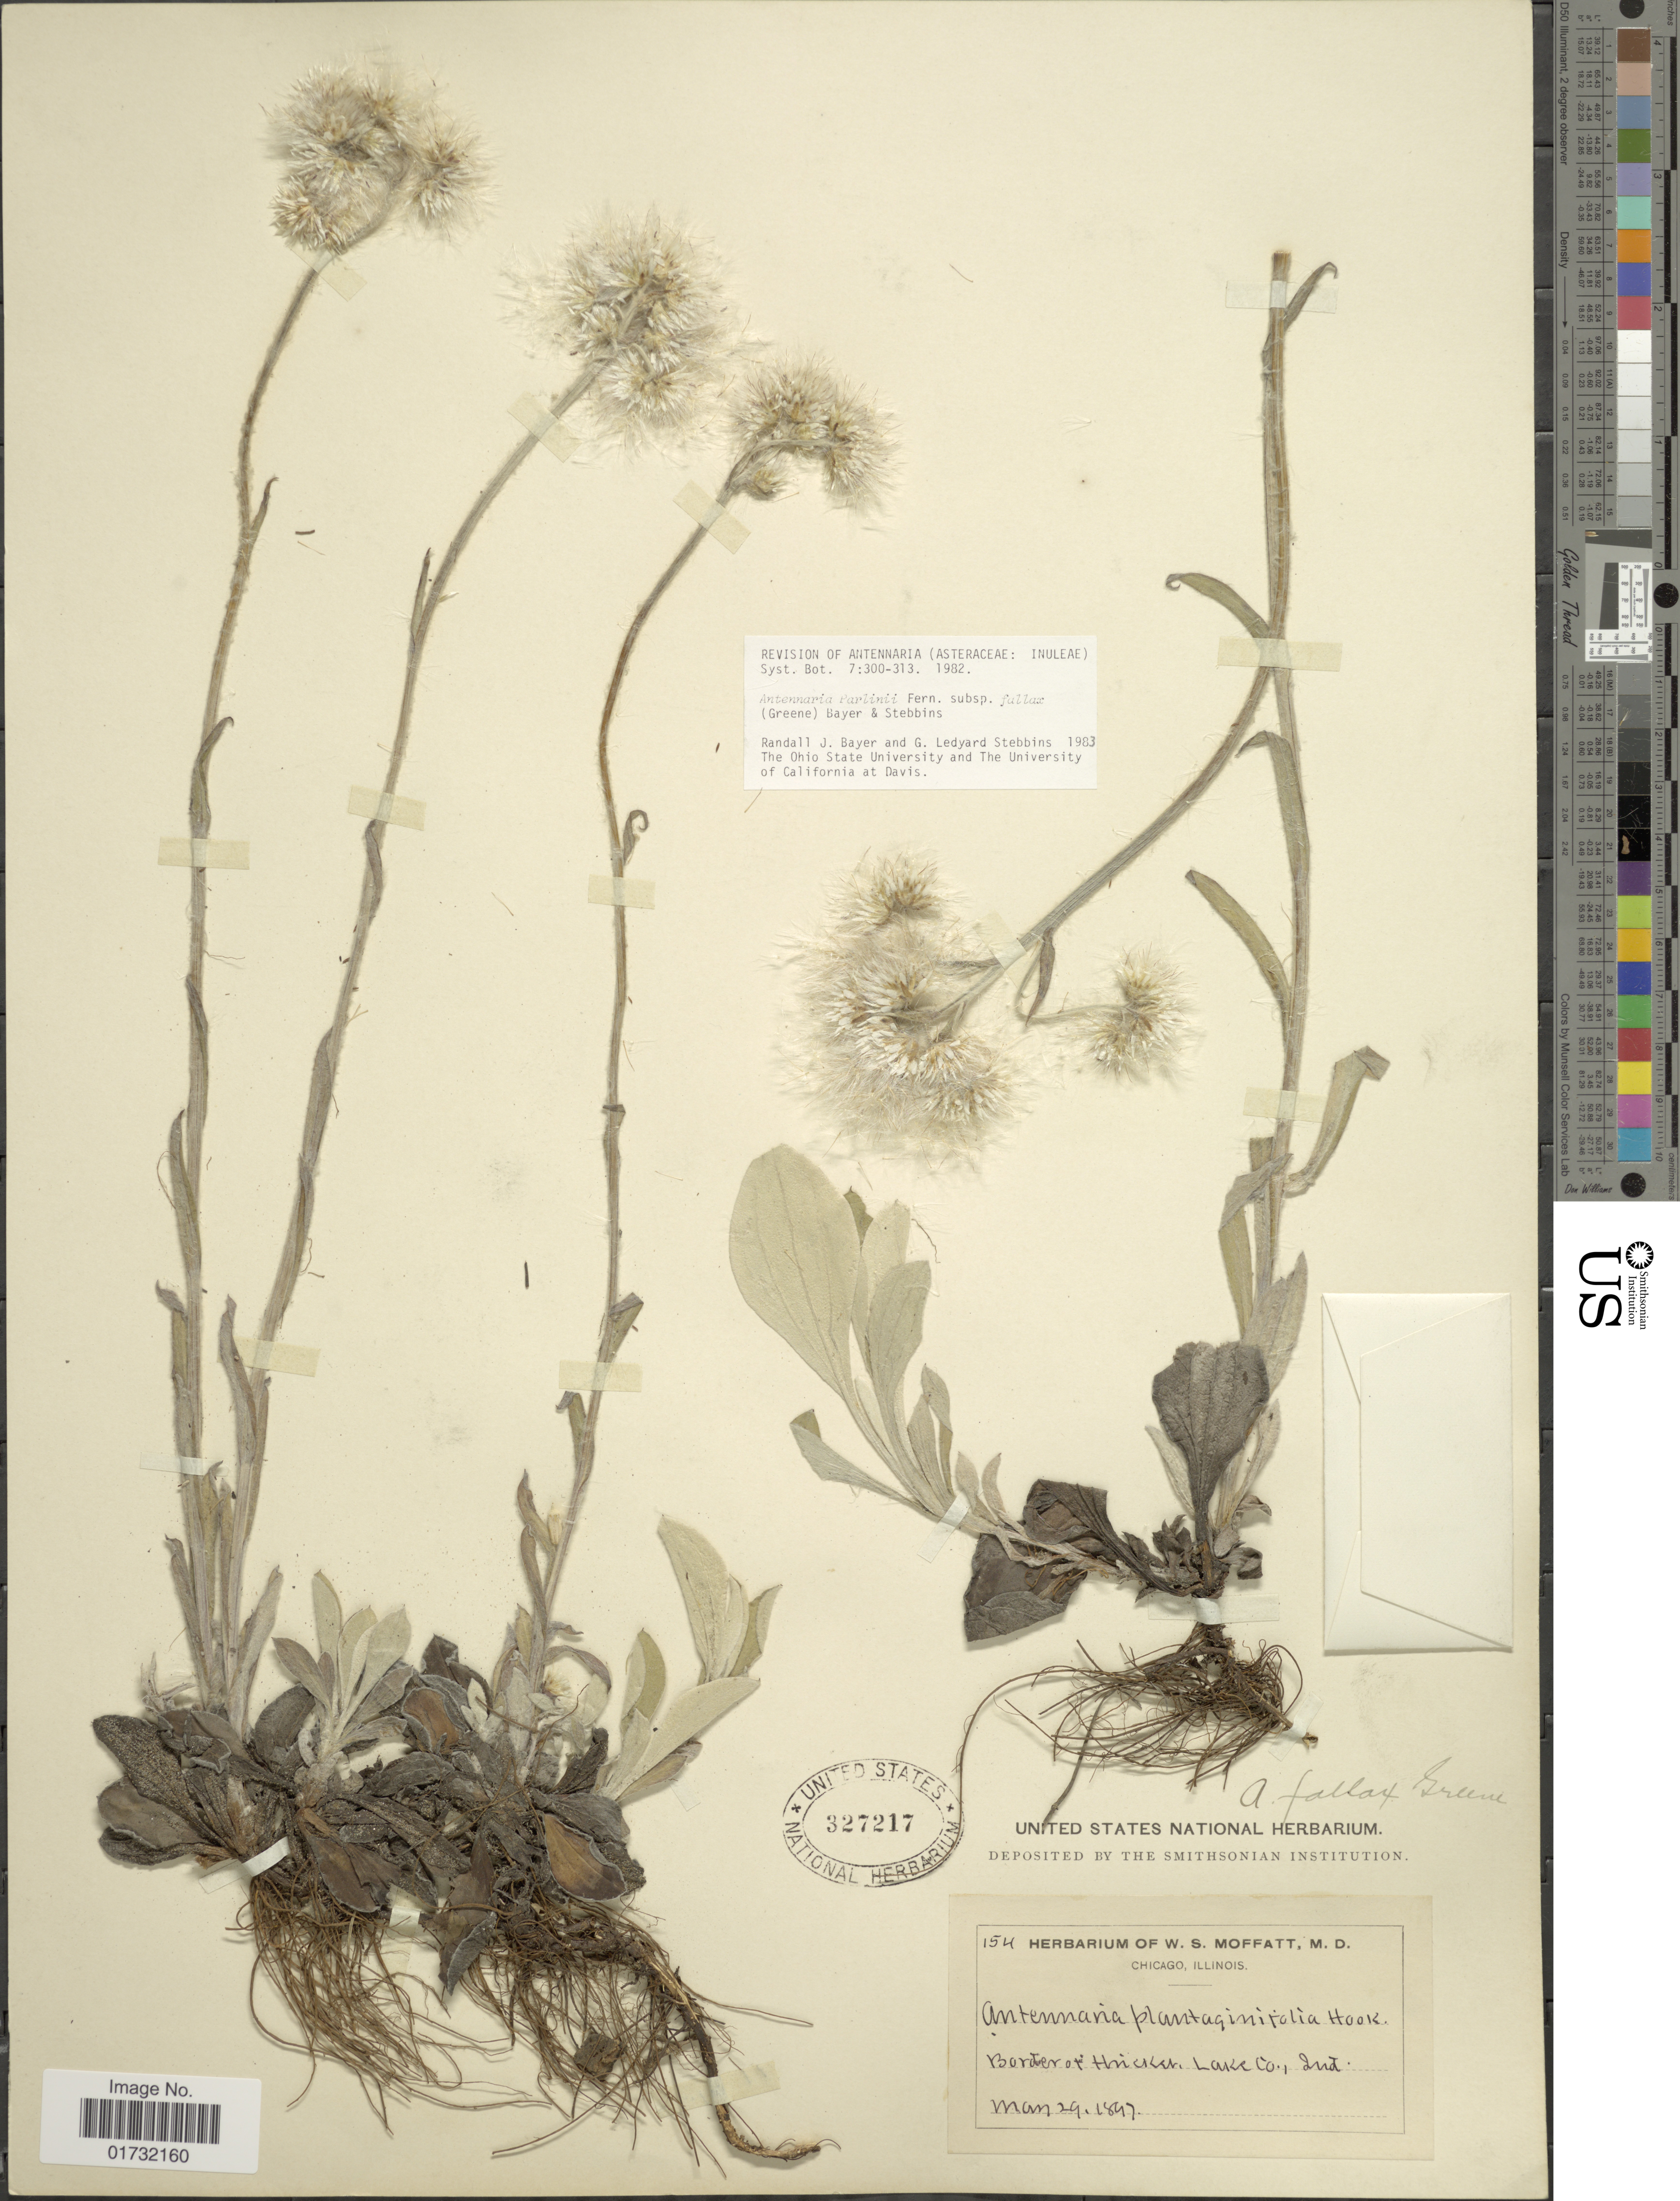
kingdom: Plantae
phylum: Tracheophyta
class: Magnoliopsida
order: Asterales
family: Asteraceae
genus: Antennaria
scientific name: Antennaria parlinii subsp. fallax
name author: (Greene) R.J. Bayer & Stebbins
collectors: ex herb. W. S. Moffatt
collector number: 154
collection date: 1897-03-29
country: United States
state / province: Indiana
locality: Border of thicket, Lake Co.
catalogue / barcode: US 327217